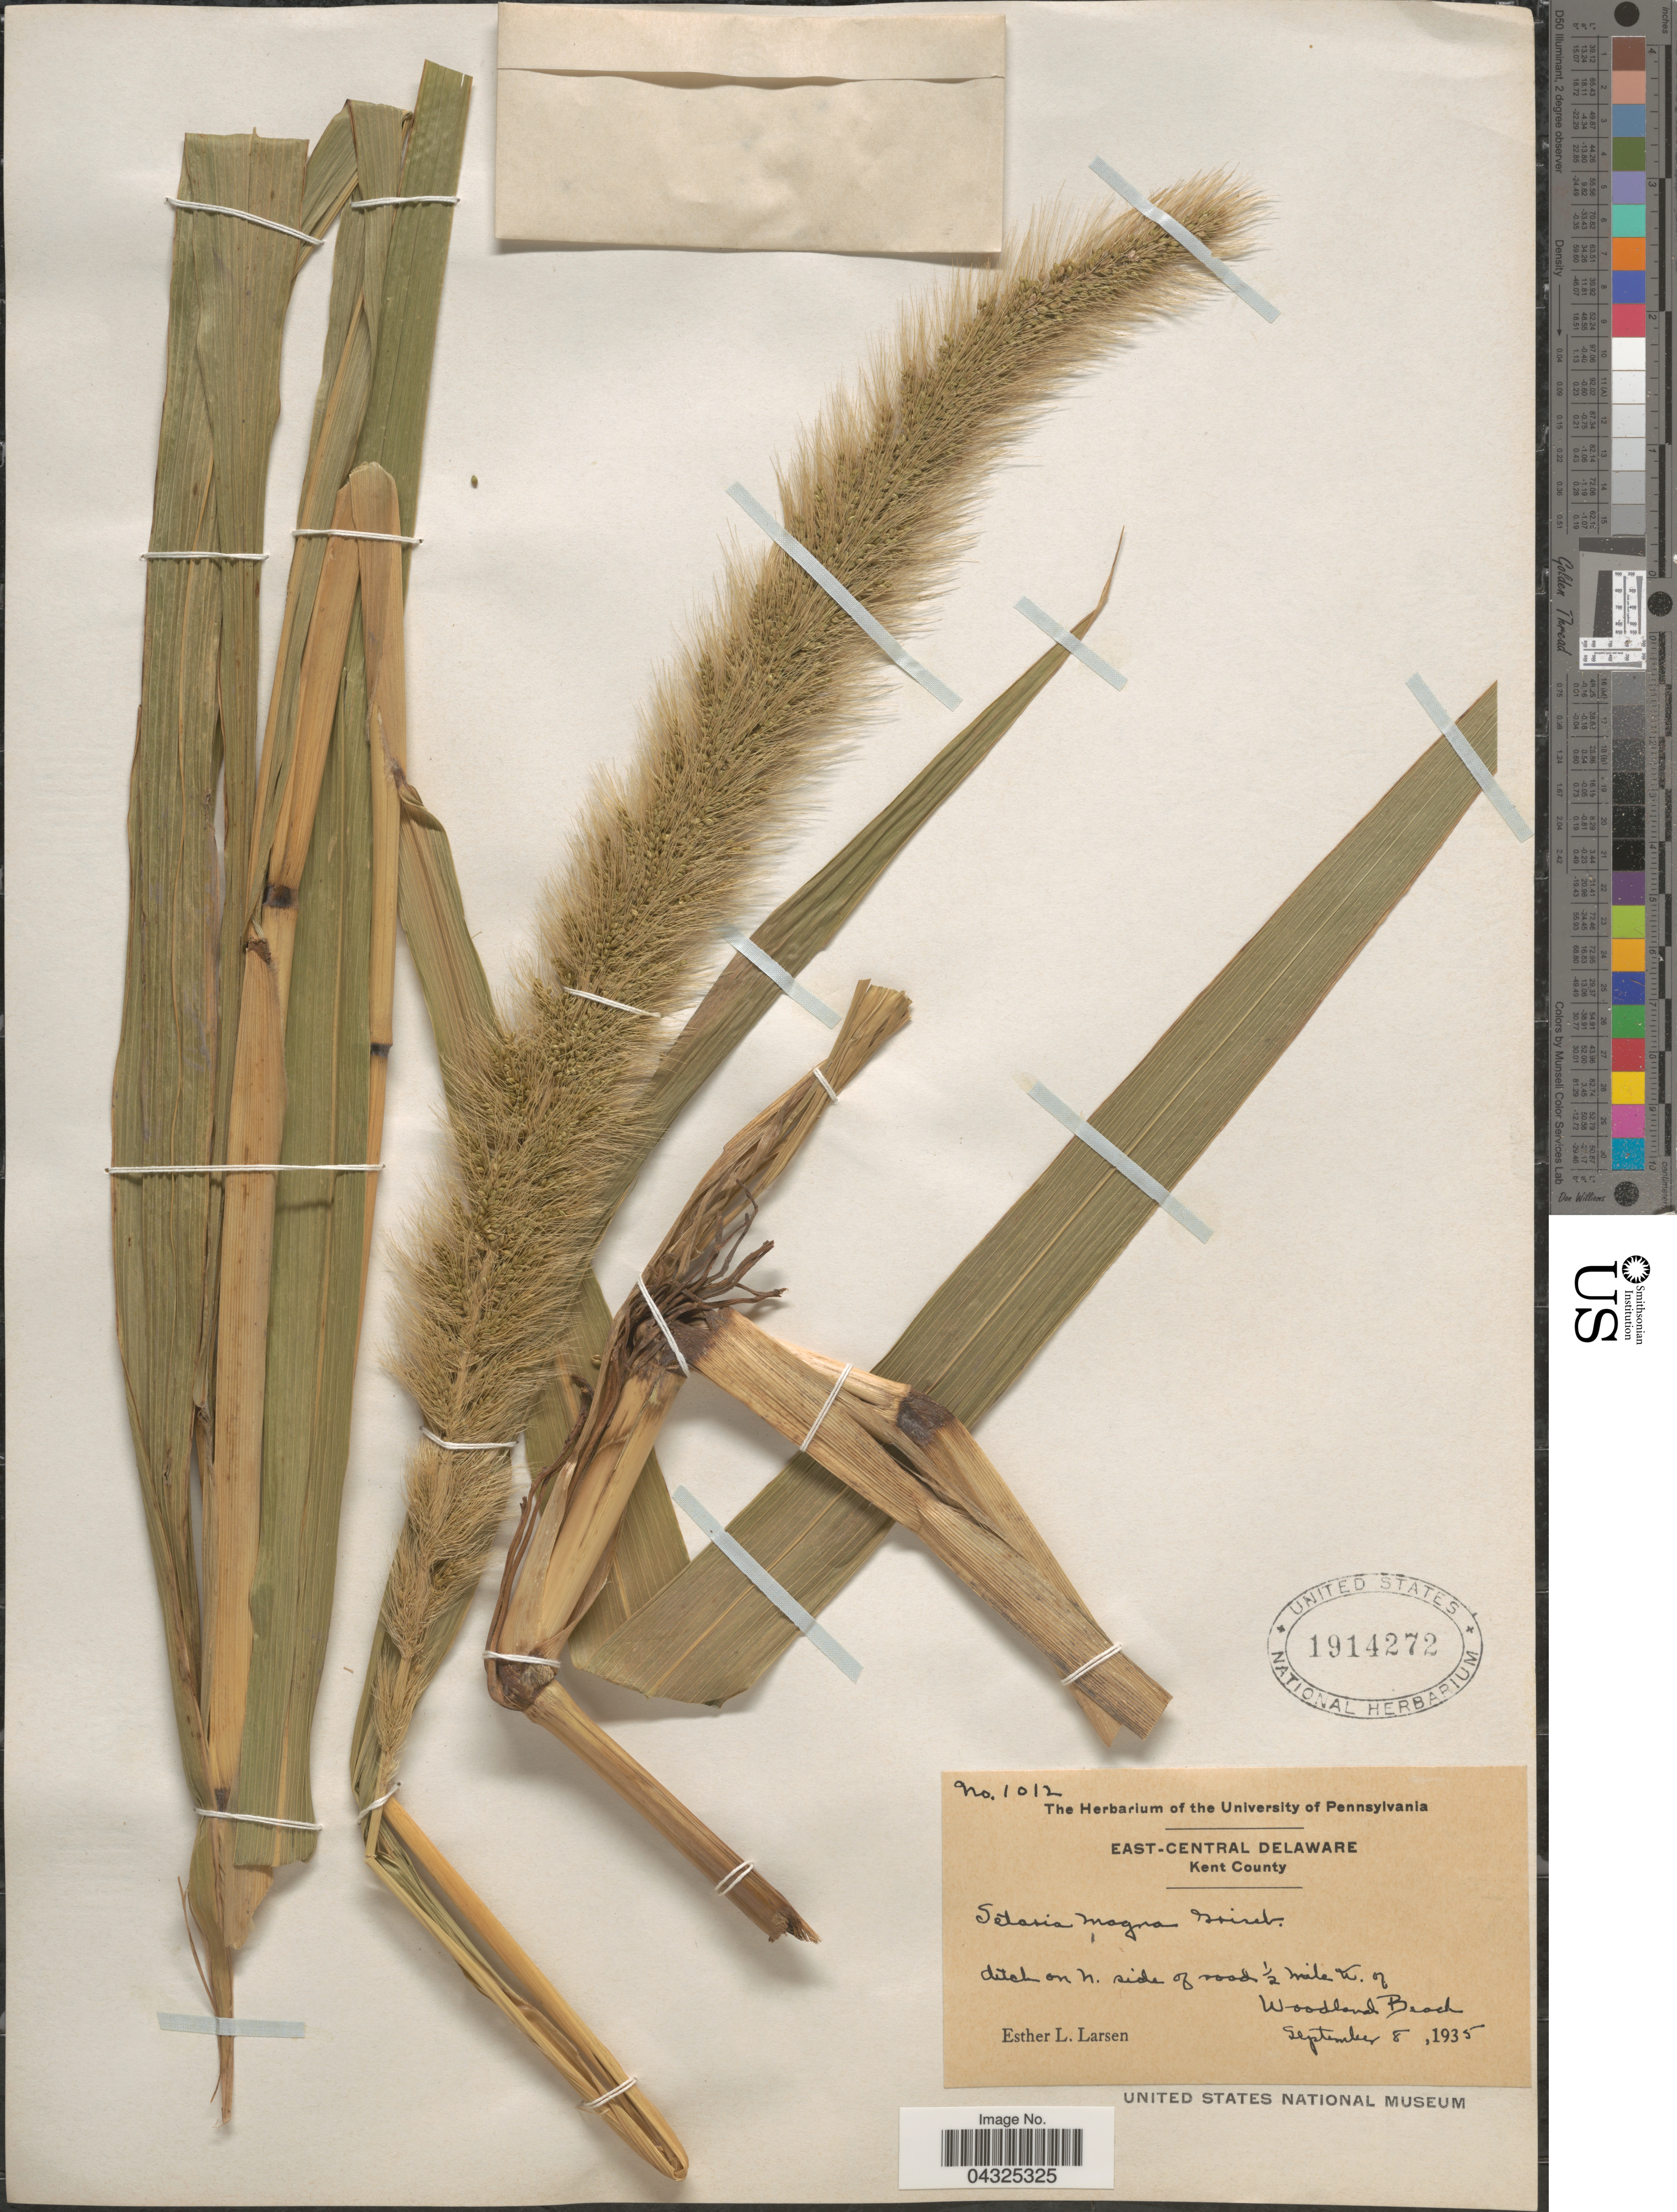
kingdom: Plantae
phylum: Tracheophyta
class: Liliopsida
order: Poales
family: Poaceae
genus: Setaria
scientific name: Setaria magna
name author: Griseb.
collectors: E. Larsen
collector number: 1012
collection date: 1935-09-08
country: United States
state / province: Delaware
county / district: Kent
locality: East-Central Delaware. Kent County. Ditch on n. side of road ½ mile n. of Woodland Beach.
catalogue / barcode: US 1914272